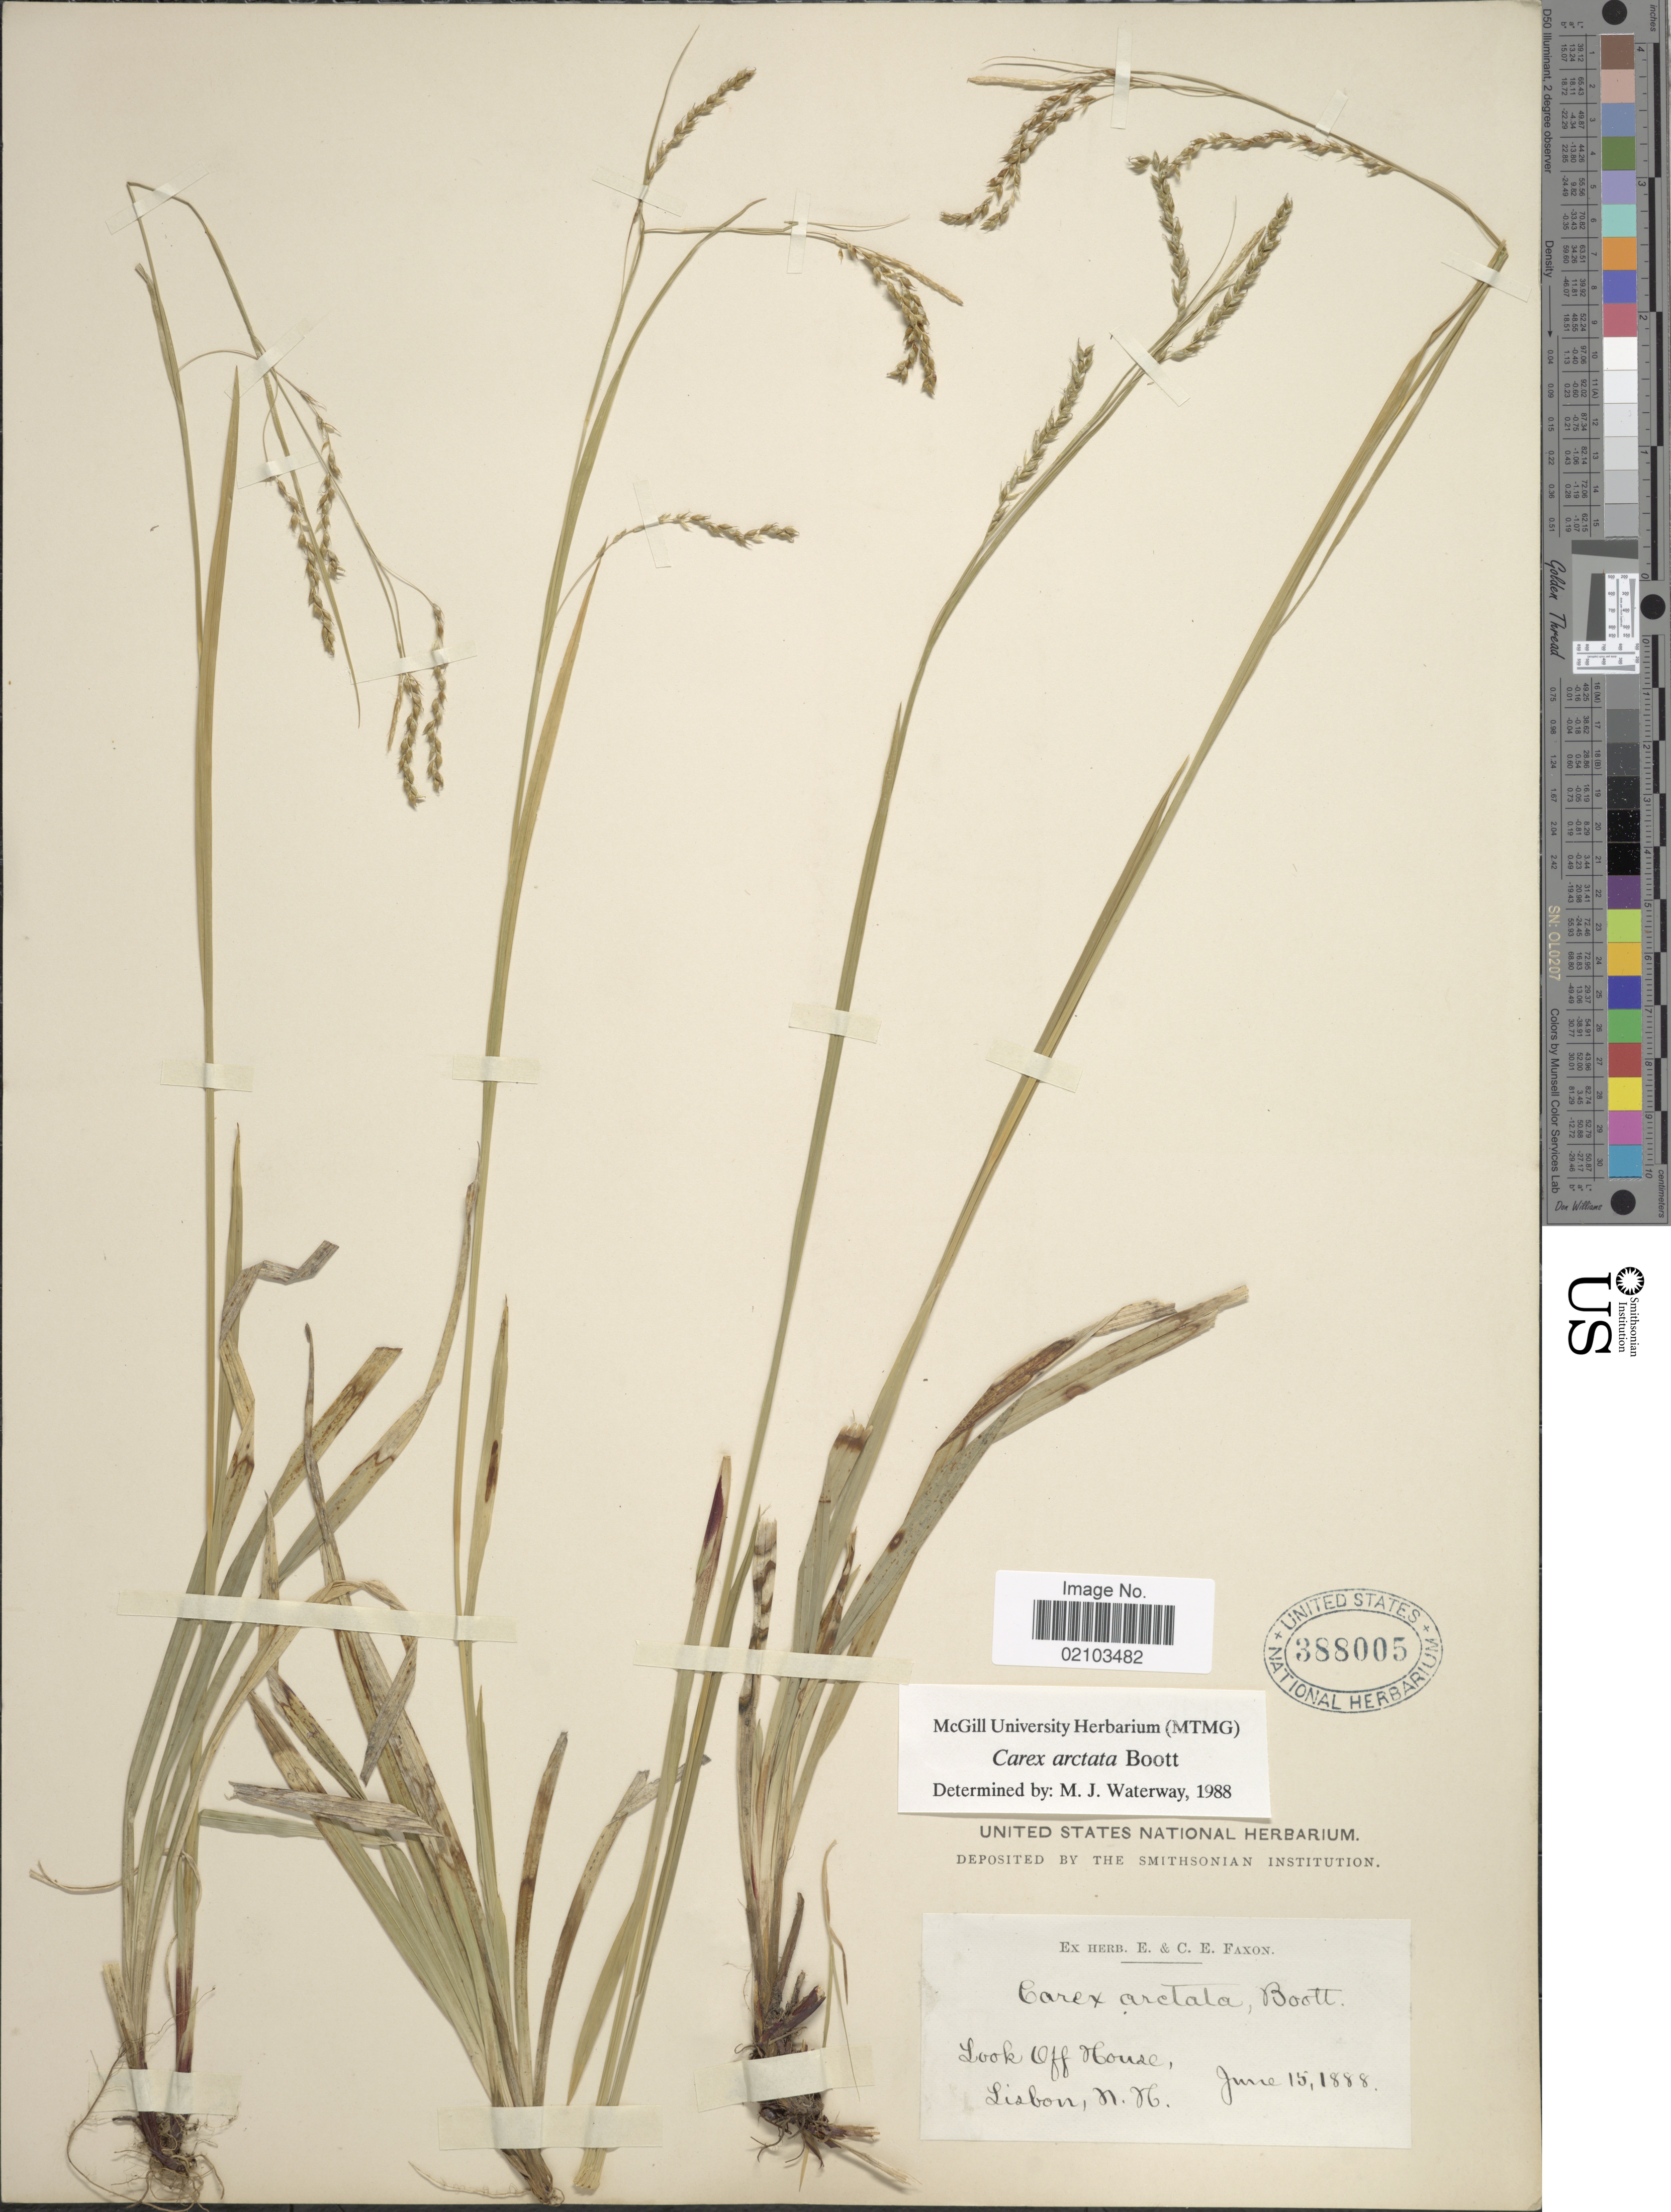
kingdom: Plantae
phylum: Tracheophyta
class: Liliopsida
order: Poales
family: Cyperaceae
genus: Carex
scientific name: Carex arctata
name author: Boott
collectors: ex herb. E. & C.E. Faxon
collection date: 1888-06-15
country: United States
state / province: New Hampshire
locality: Look Off House, Lisbon.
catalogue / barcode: US 388005